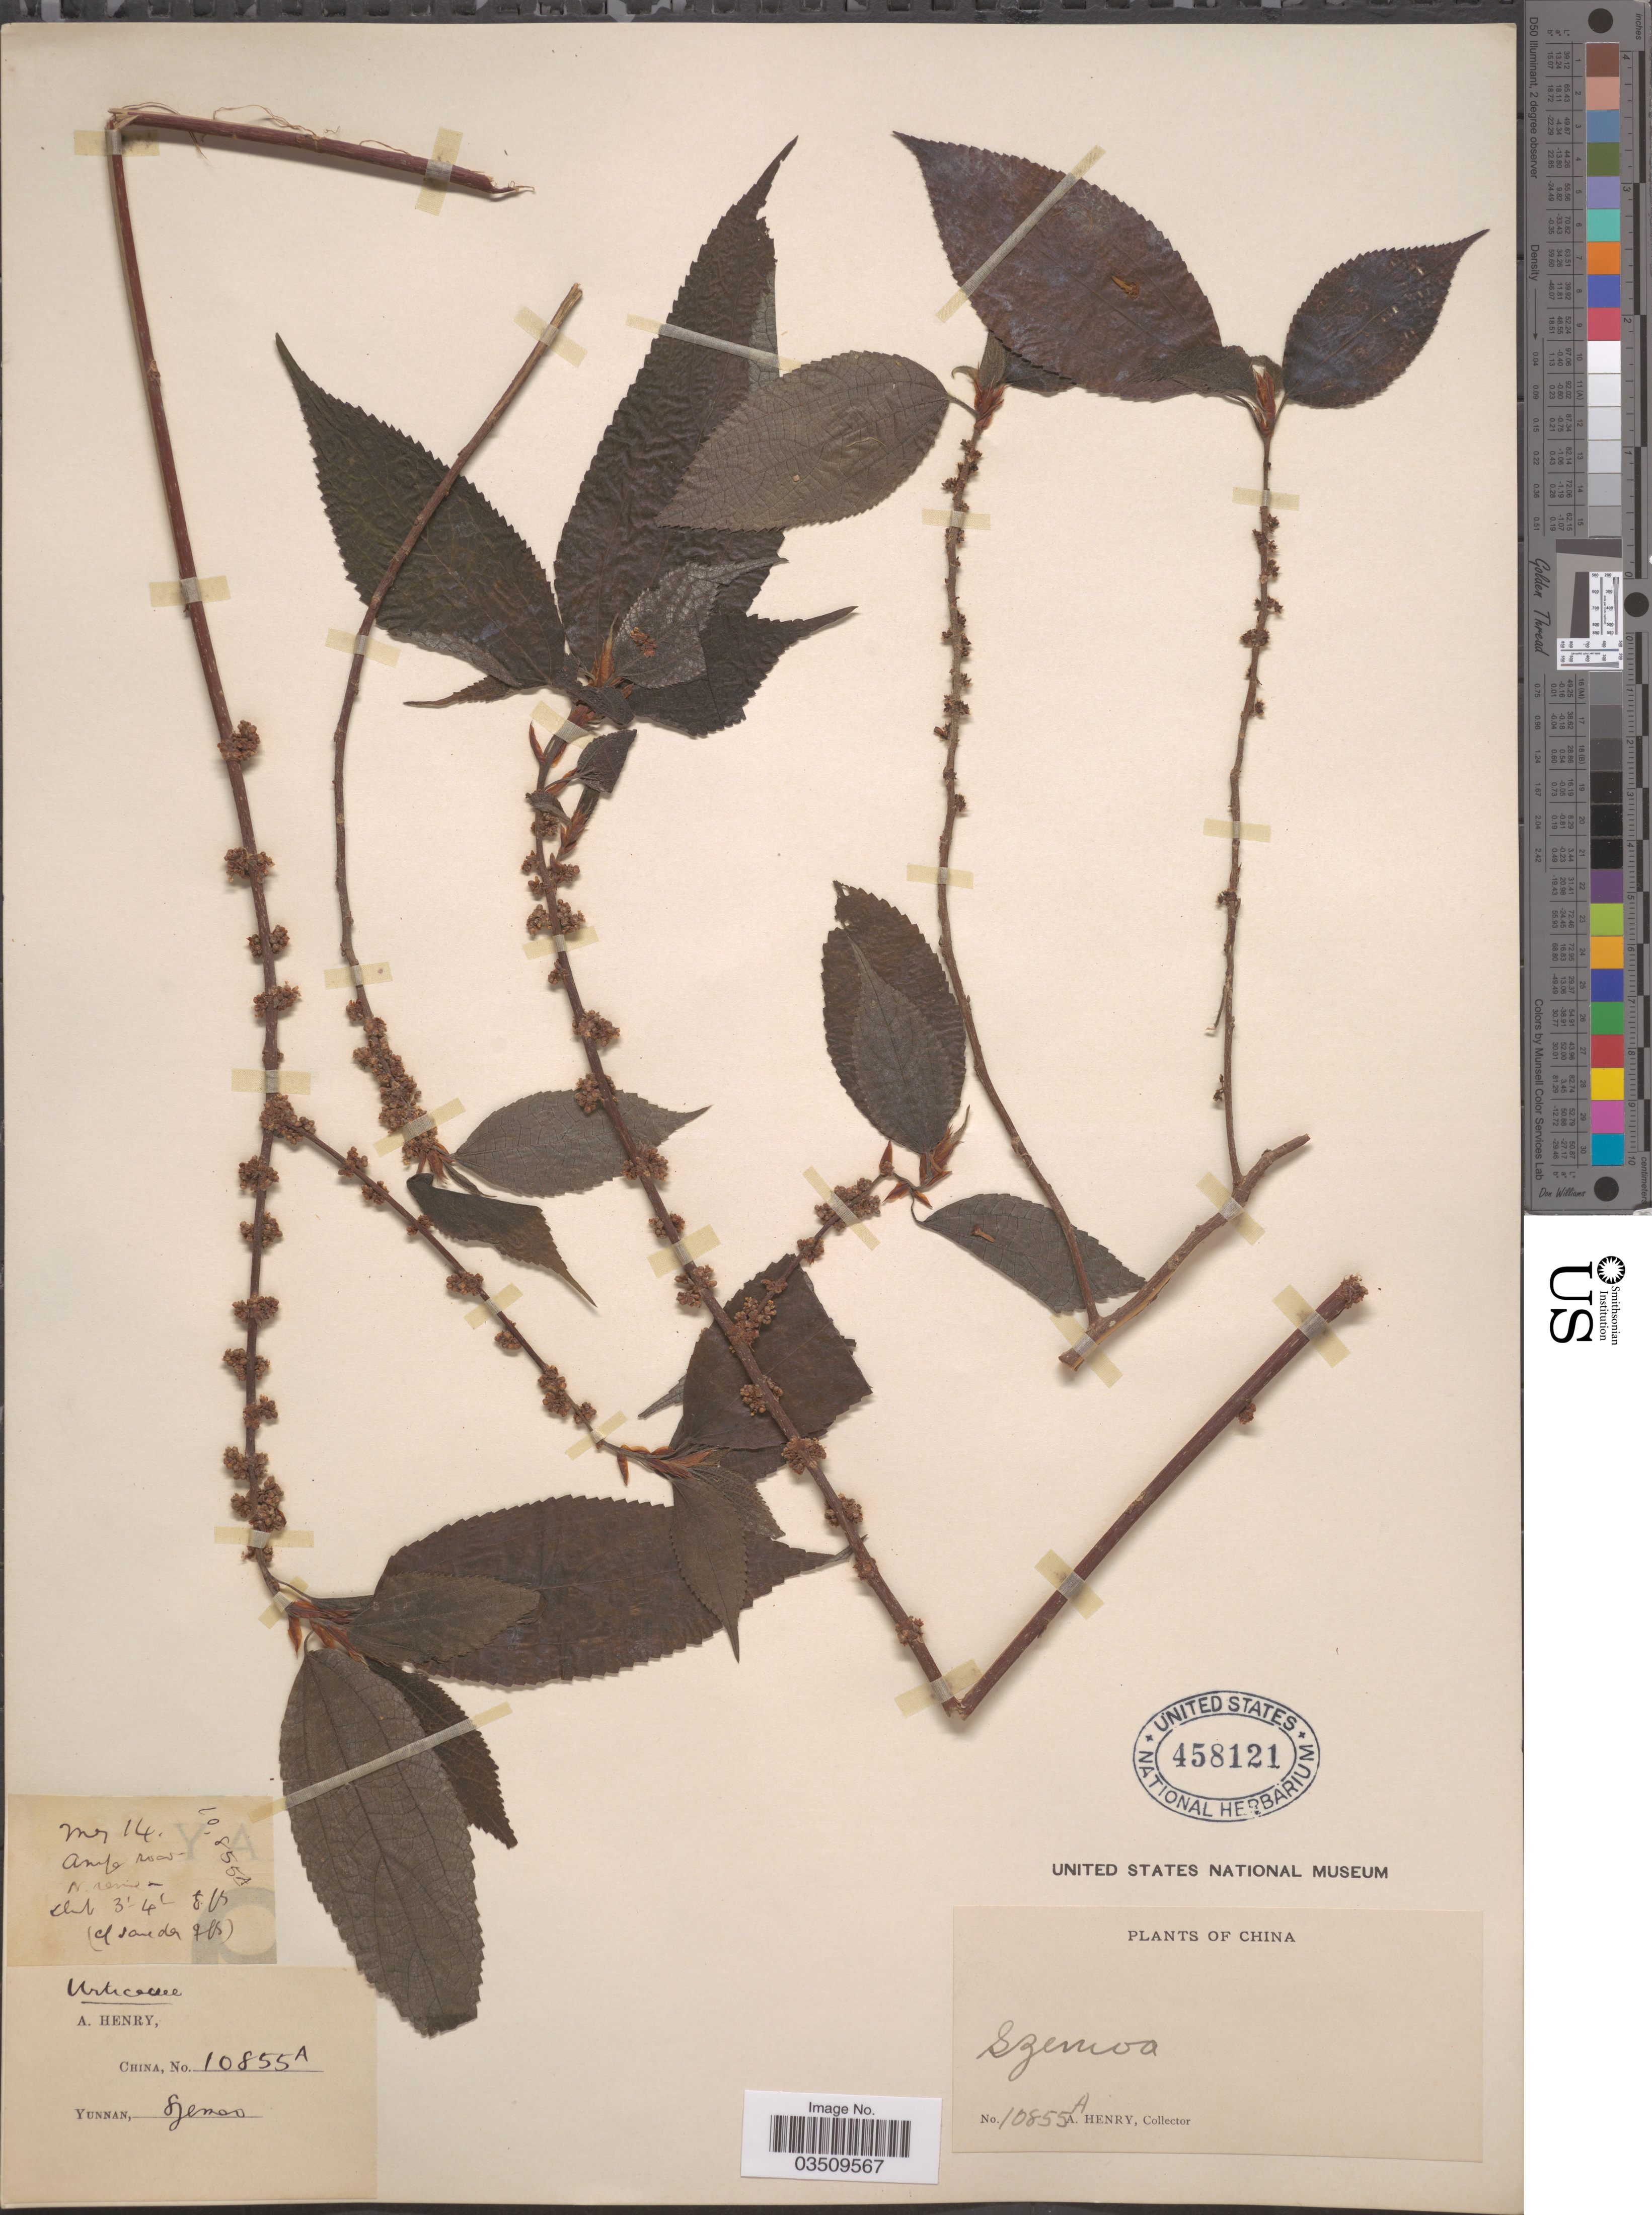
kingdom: Plantae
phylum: Tracheophyta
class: Magnoliopsida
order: Rosales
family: Urticaceae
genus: Oreocnide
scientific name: Oreocnide frutescens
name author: (Thunb.) Miq.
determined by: Strong, M. T., (US), Smithsonian Institution - National Museum of Natural History (UNITED STATES)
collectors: A. Henry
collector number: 10855 A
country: China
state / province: Yunnan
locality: Szemoa.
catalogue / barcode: US 458121